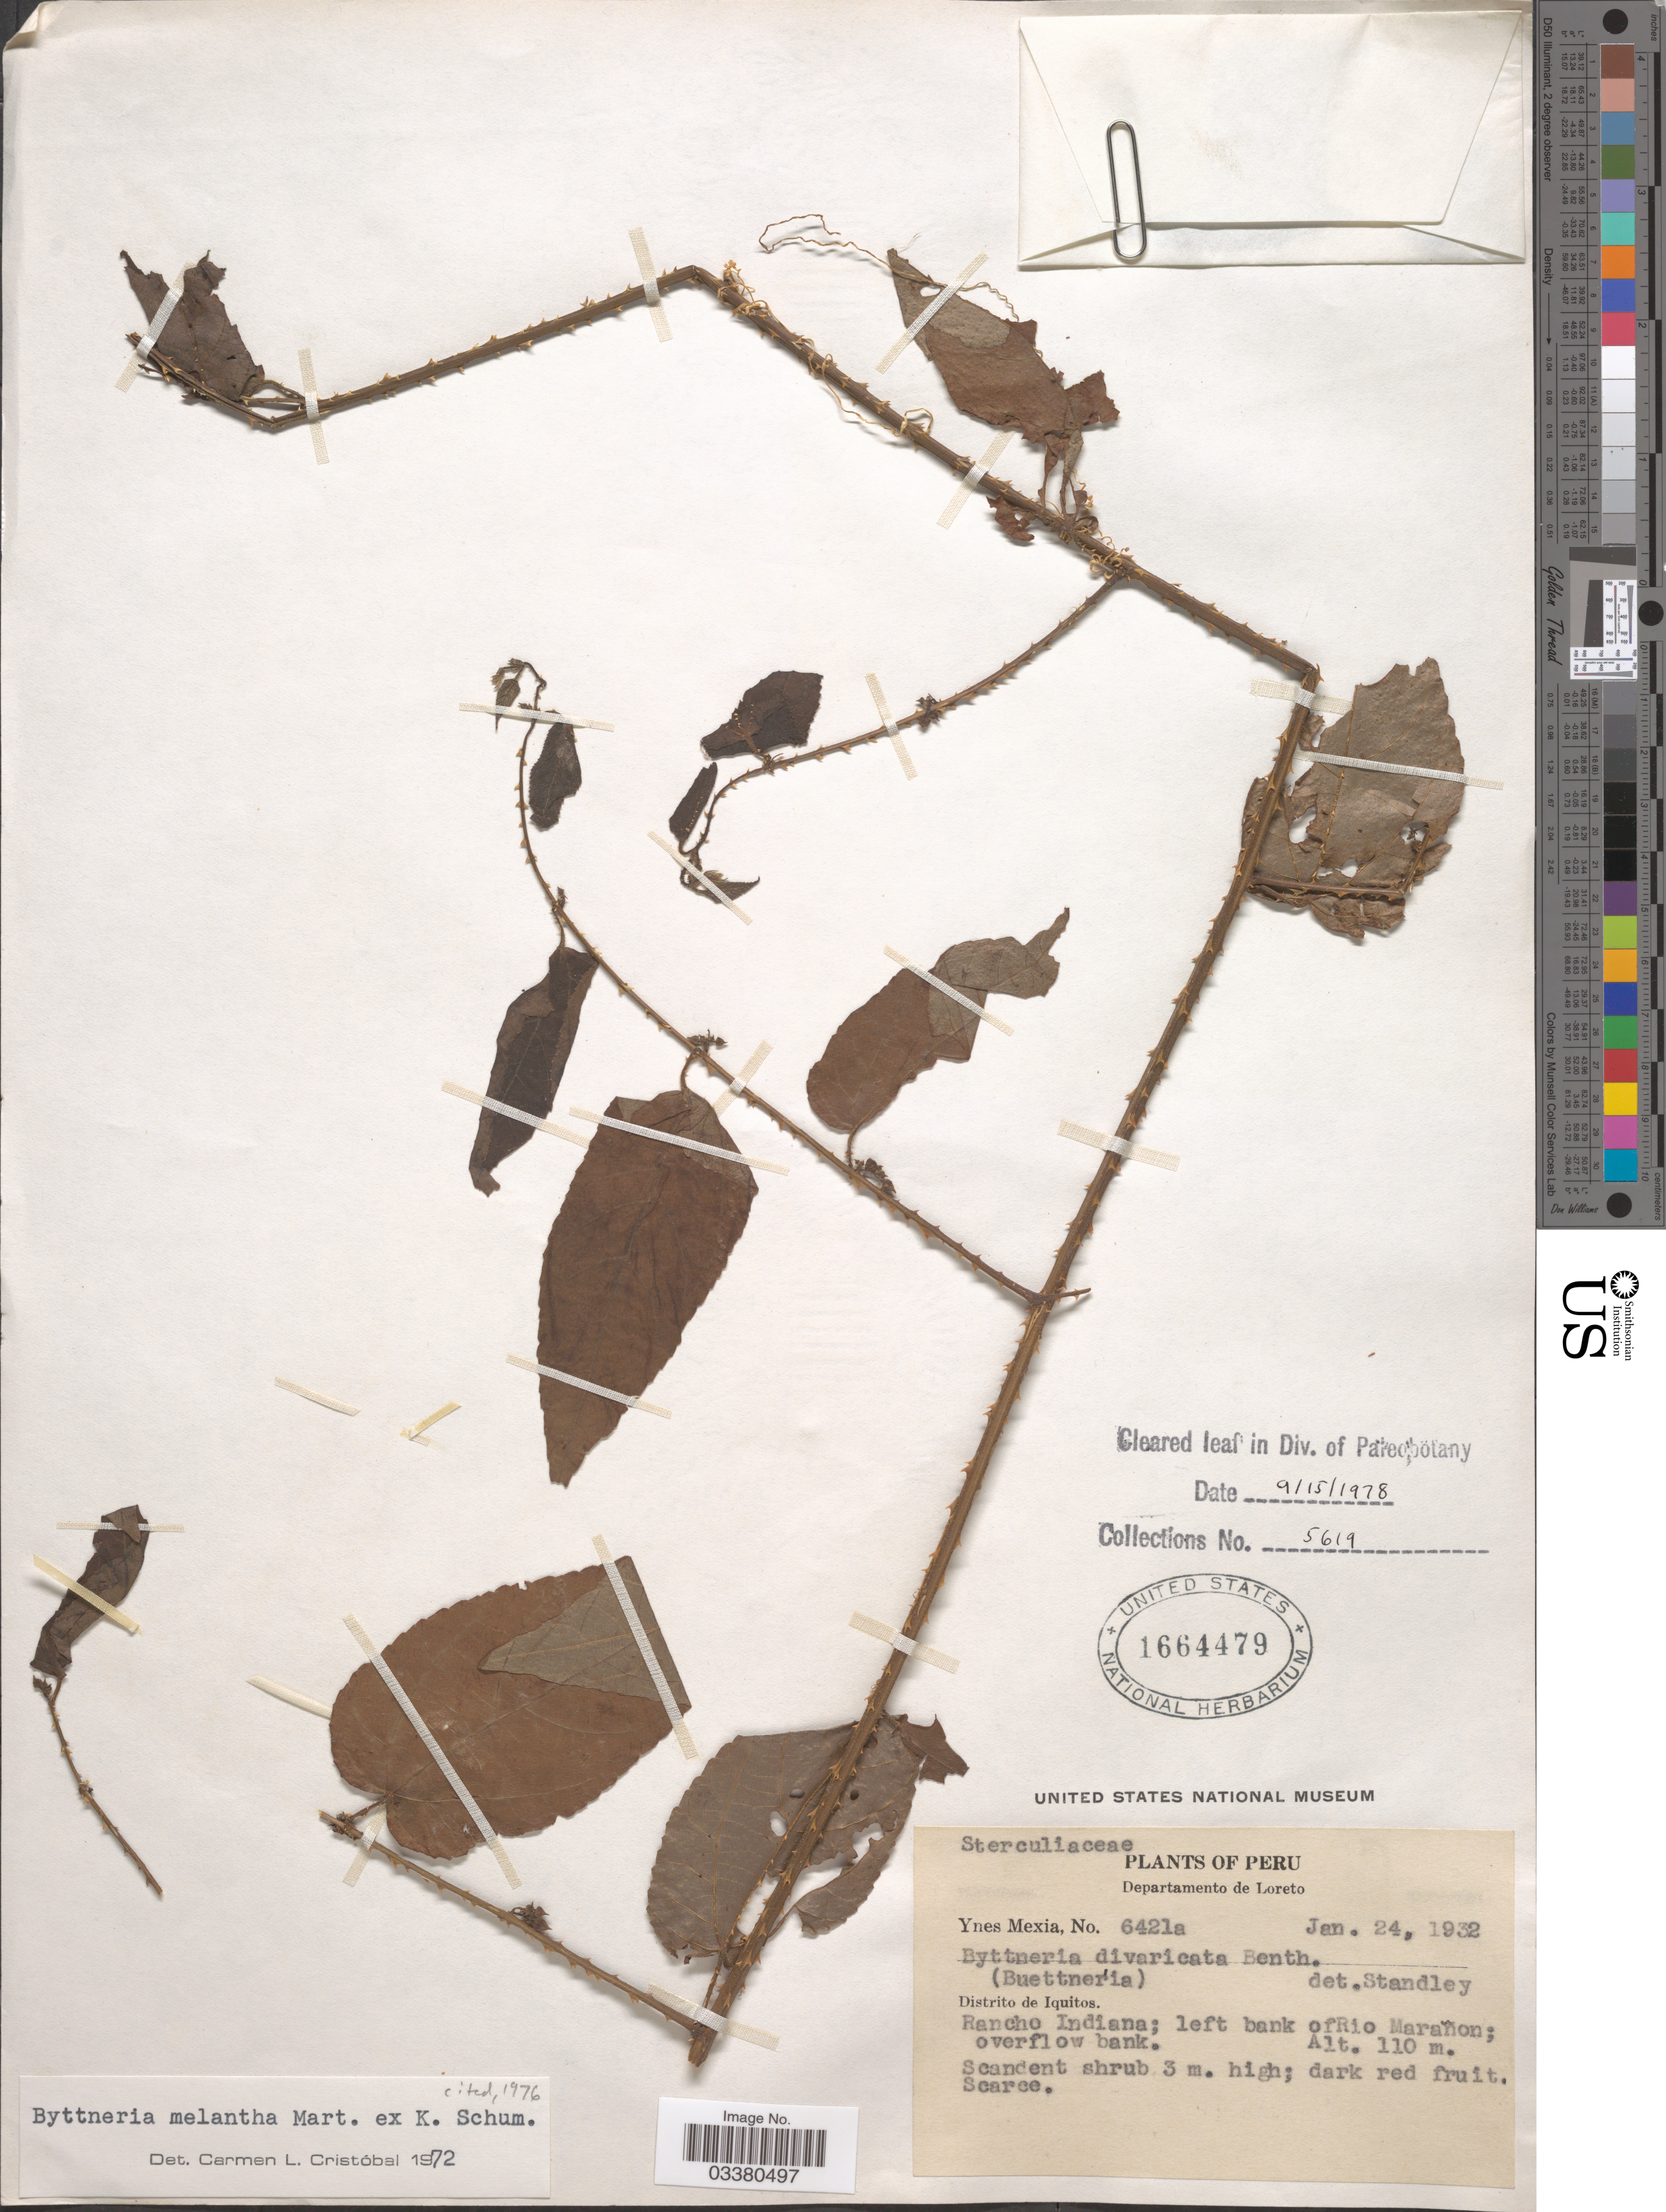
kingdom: Plantae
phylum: Tracheophyta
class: Magnoliopsida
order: Malvales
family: Malvaceae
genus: Byttneria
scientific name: Byttneria melantha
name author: Mart. ex K. Schum.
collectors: Y. Mexia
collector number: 6421a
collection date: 1932-01-24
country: Peru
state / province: Loreto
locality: Departamento de Loreto. Distrito de Iquitos. Rancho Indiana; left bank of Rio Marañon.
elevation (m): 110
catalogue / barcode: US 1664479